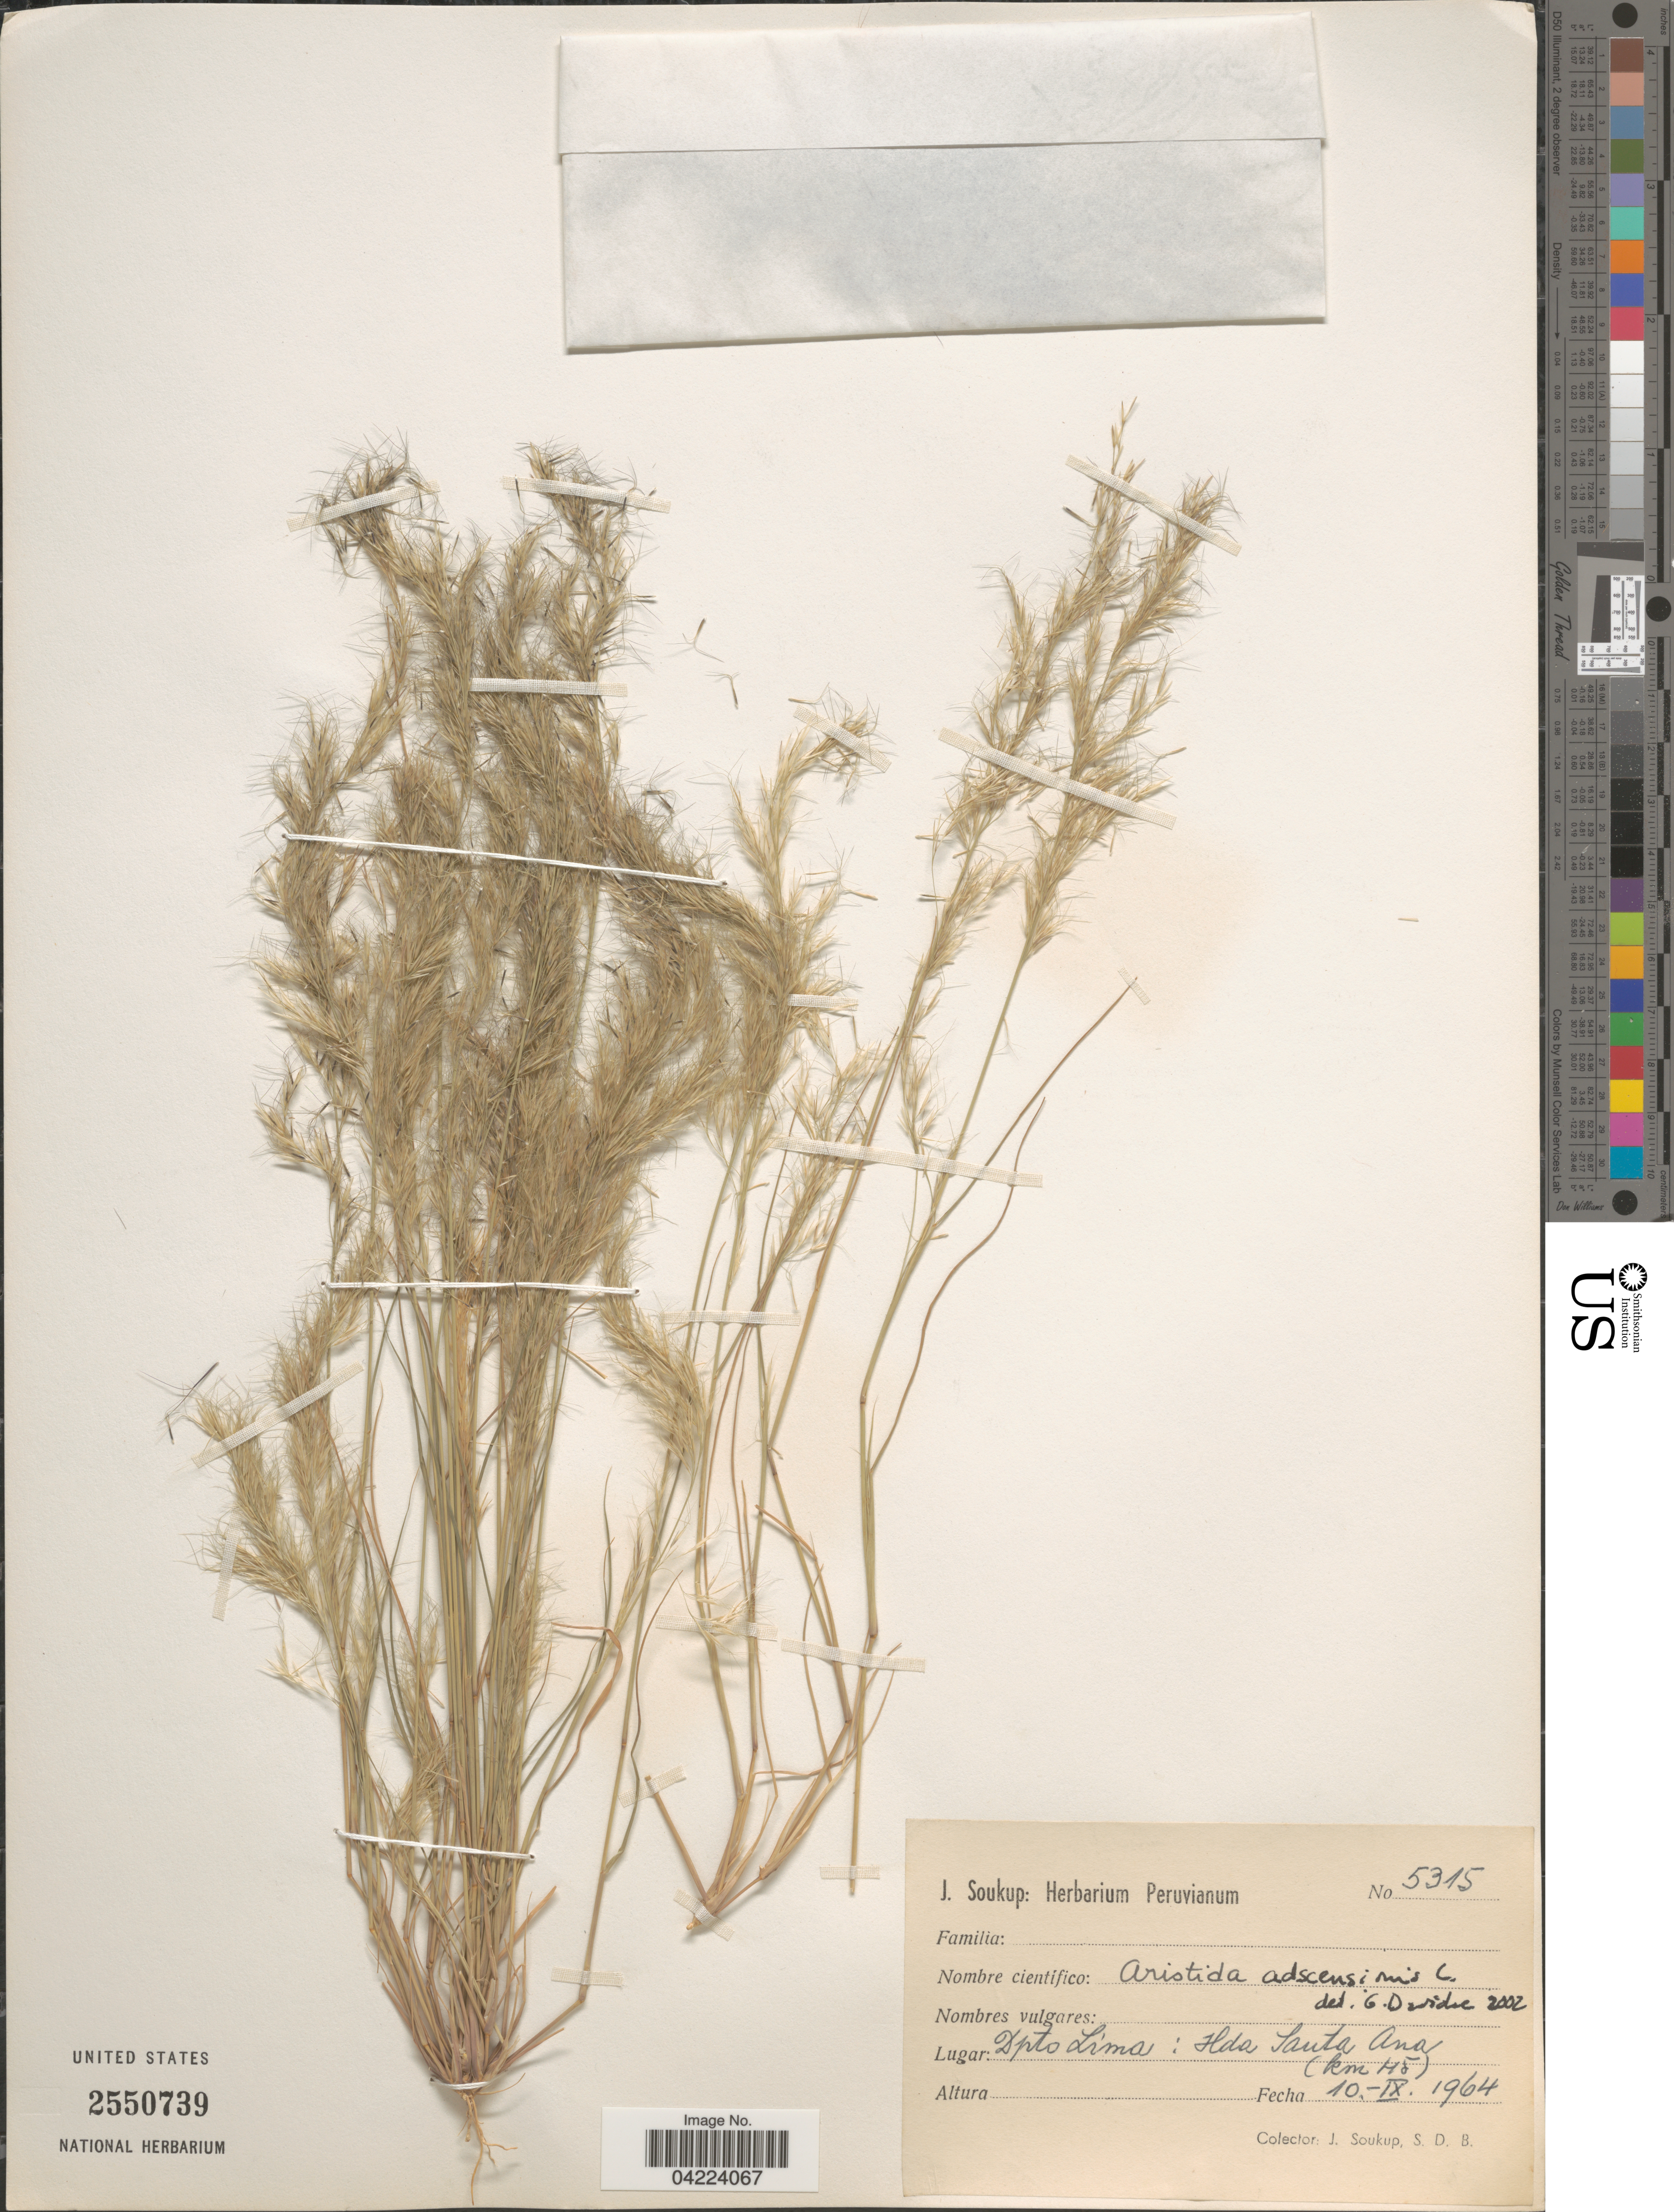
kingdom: Plantae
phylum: Tracheophyta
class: Liliopsida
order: Poales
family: Poaceae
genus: Aristida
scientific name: Aristida adscensionis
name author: L.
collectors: J. Soukup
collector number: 5315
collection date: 1906-09-10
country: Peru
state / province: Lima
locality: Hda. Santa Ana (km. 145), Dpto. Lima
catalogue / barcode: US 2550739